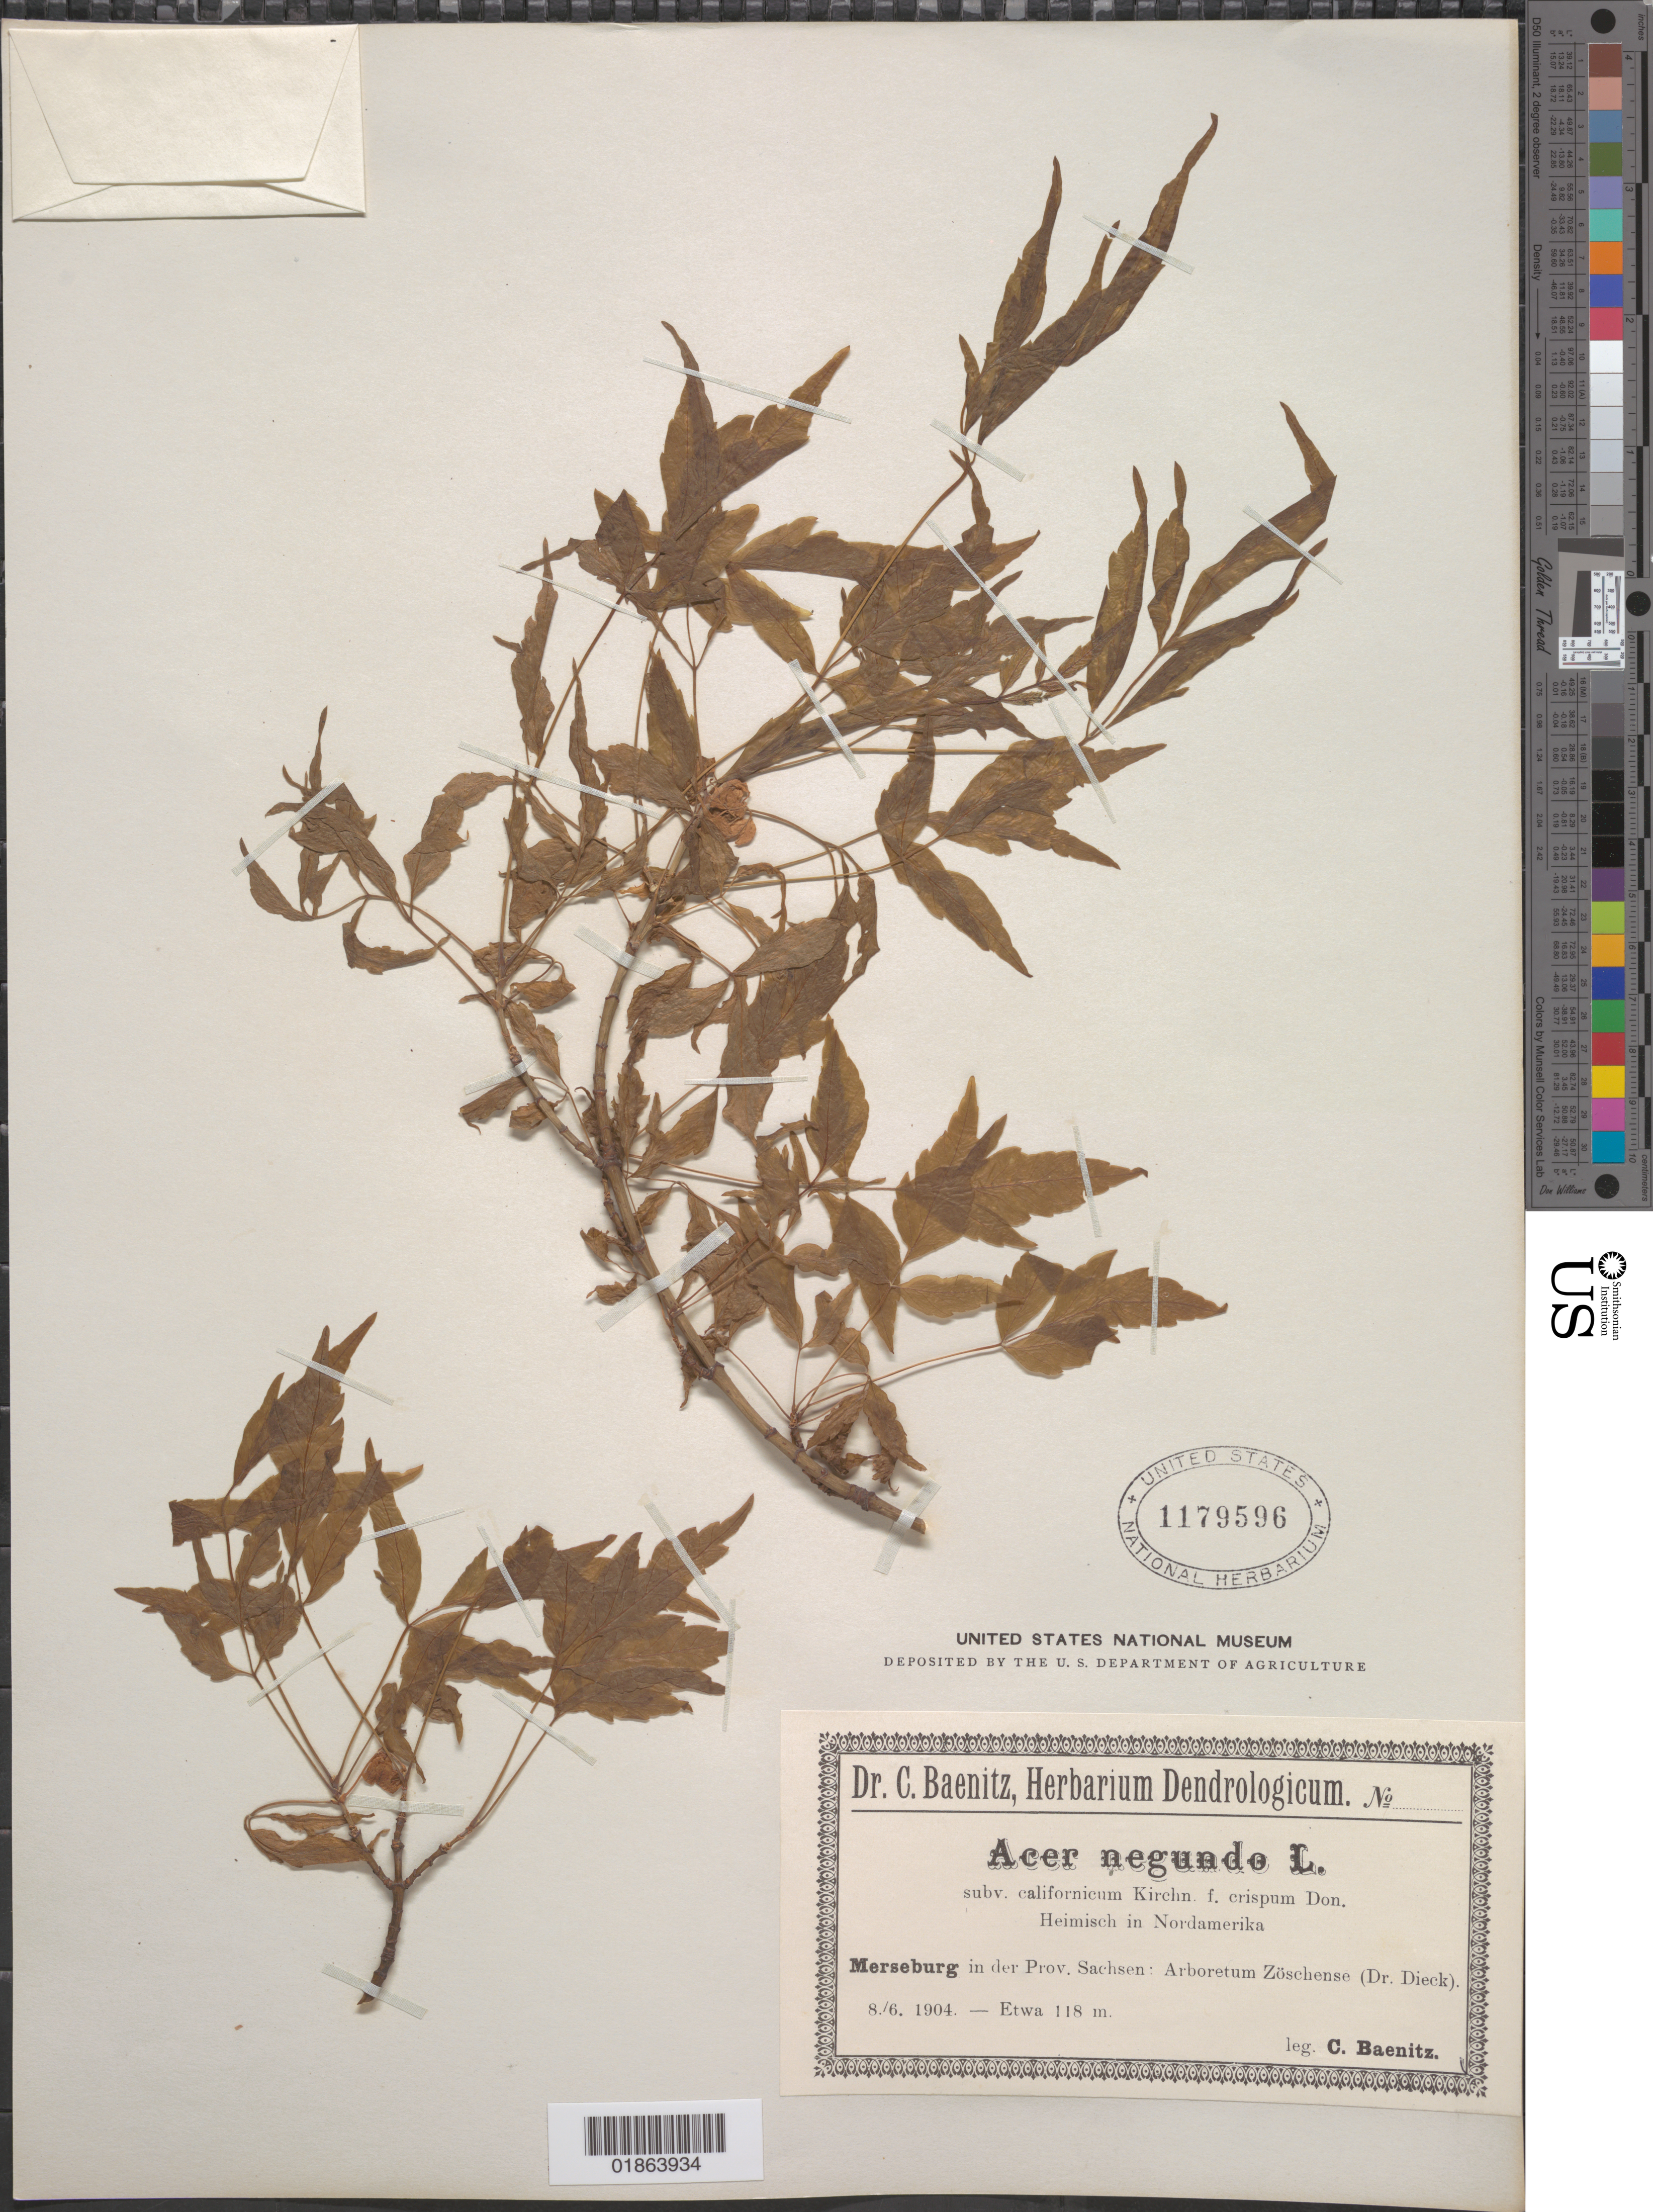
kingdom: Plantae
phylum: Tracheophyta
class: Magnoliopsida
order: Sapindales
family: Sapindaceae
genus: Acer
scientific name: Acer negundo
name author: L.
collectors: C. G. Baenitz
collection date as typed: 8./6. 1904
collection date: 1904-06-08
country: Germany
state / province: Sachsen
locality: Merseburg: Arboretum Zöschense (Dr. Dieck)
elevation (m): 118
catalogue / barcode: US 1179596